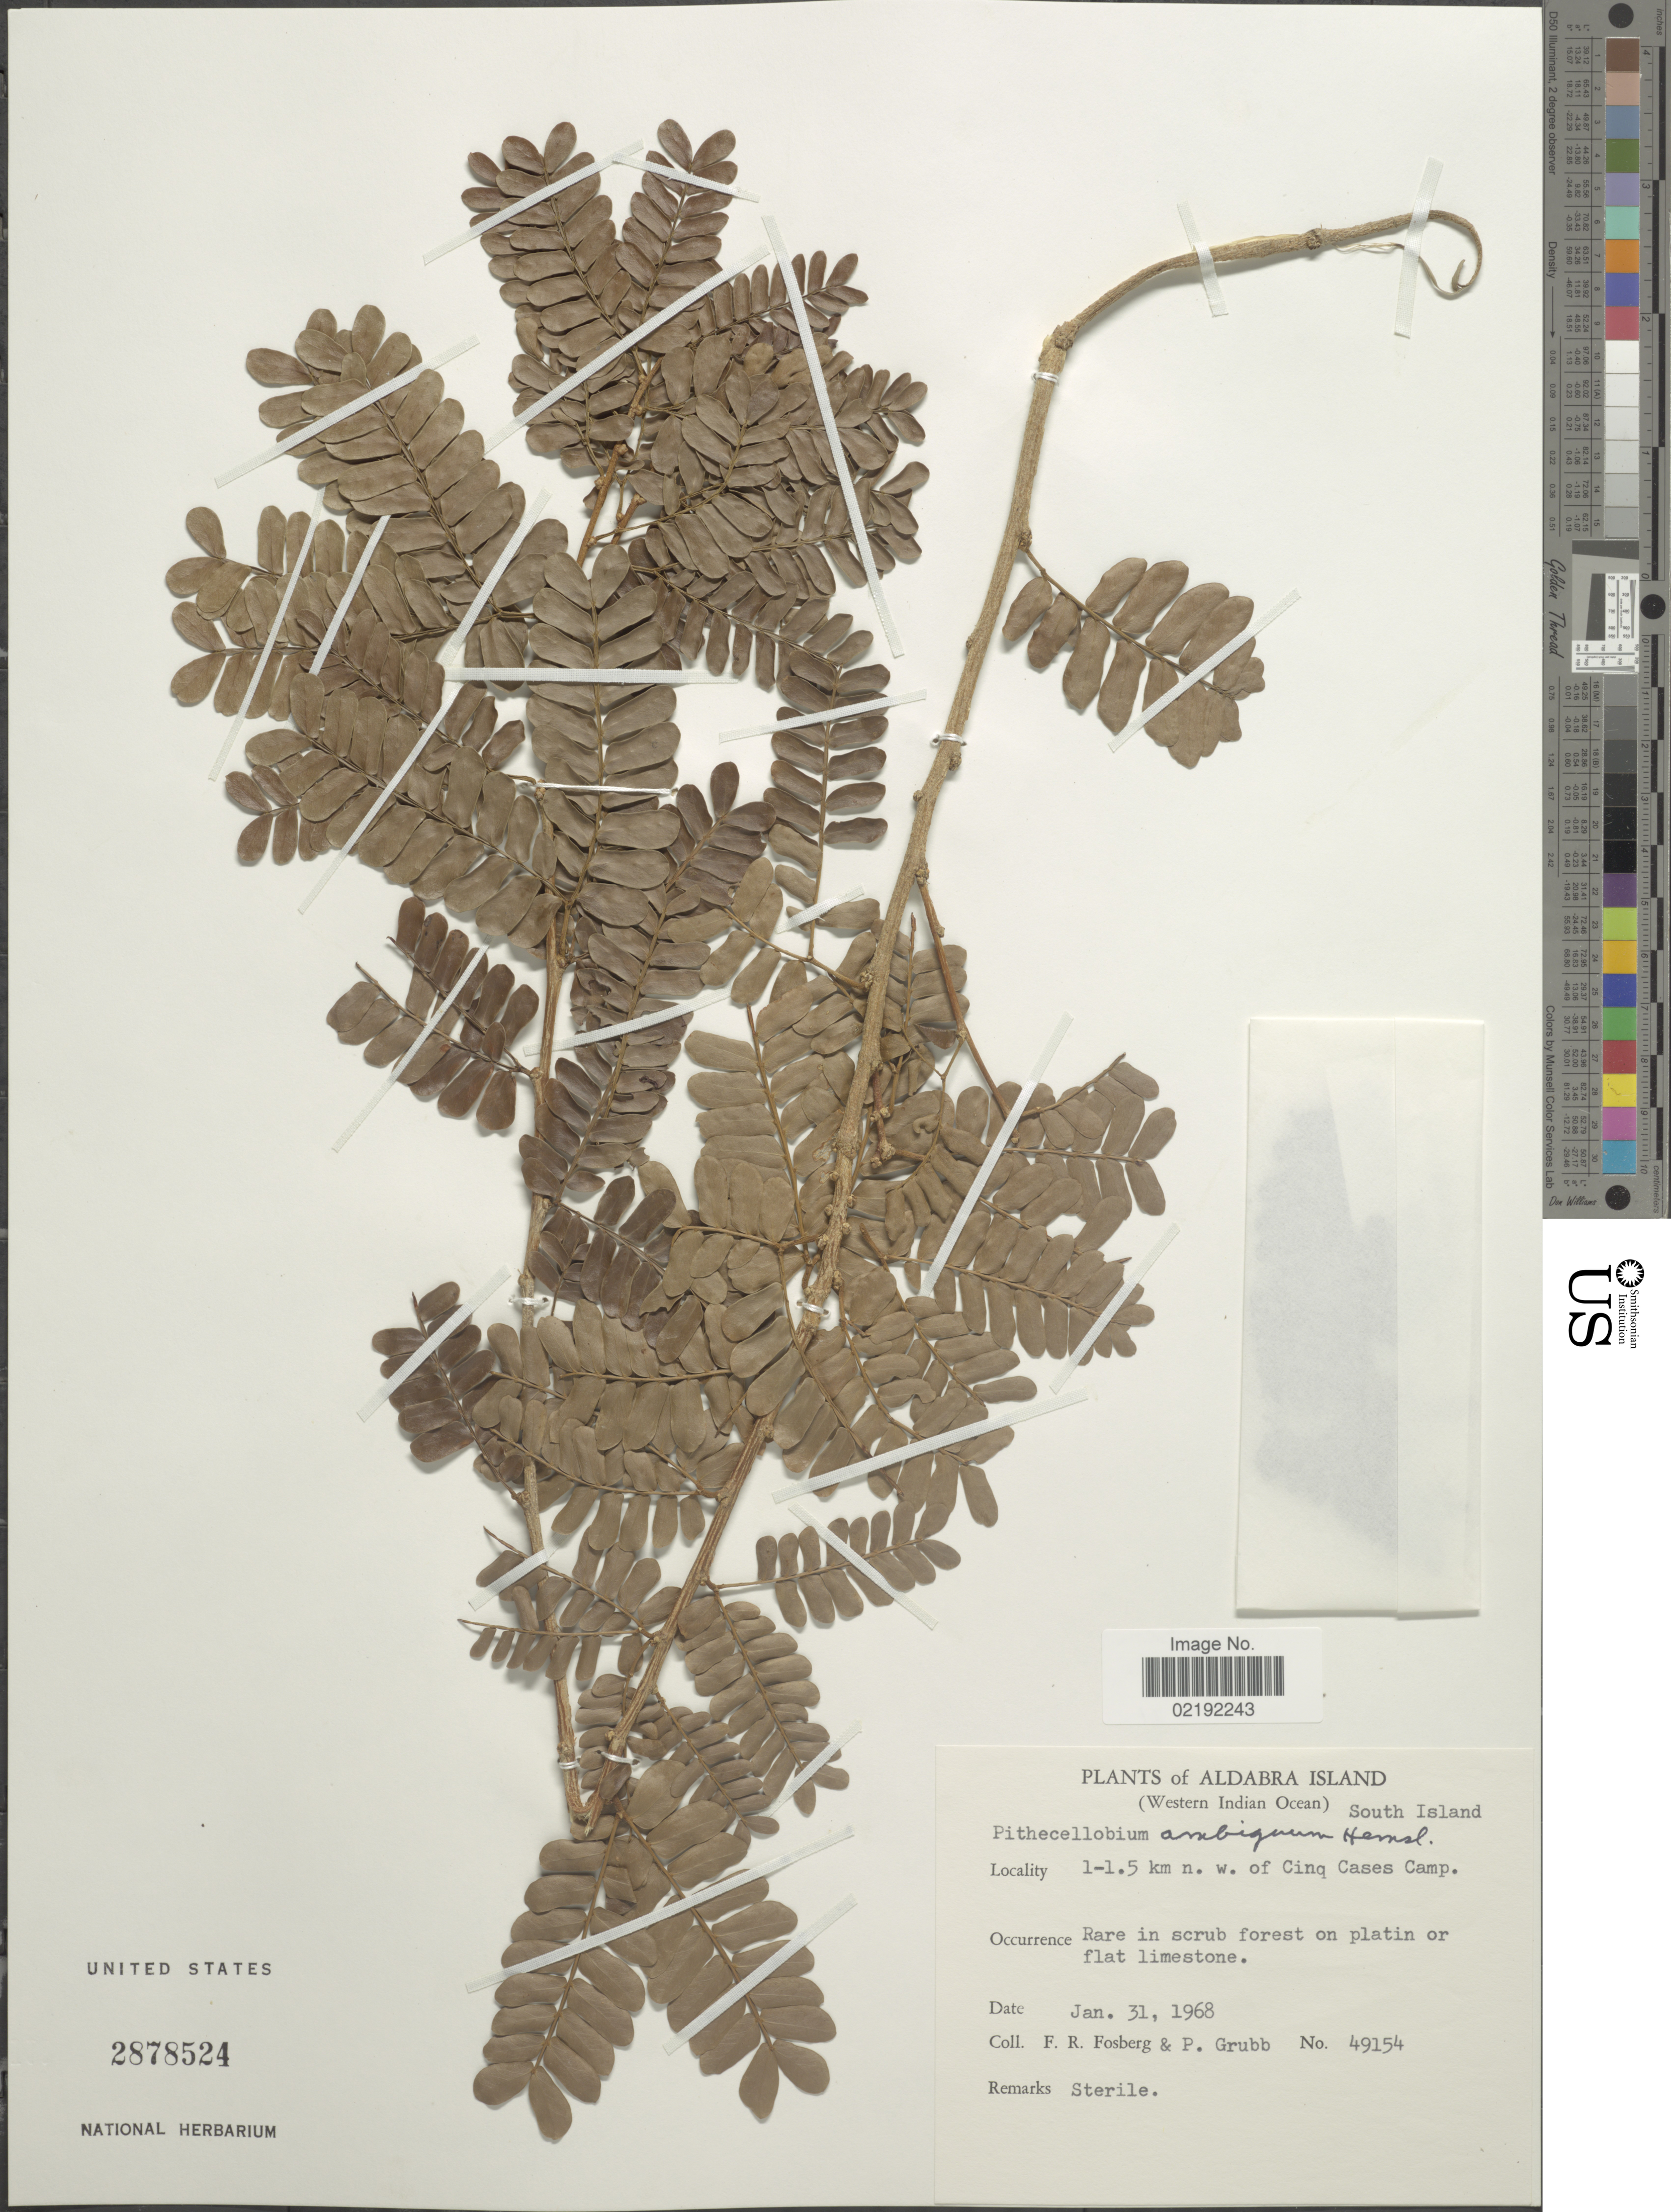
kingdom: Plantae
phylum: Tracheophyta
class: Magnoliopsida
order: Fabales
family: Fabaceae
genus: Viguieranthus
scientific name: Viguieranthus alternans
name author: (Benth.) Villiers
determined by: Strong, M. T., (US), Smithsonian Institution - National Museum of Natural History (UNITED STATES)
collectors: F. R. Fosberg & P. J. Grubb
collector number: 49154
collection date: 1968-01-31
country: Seychelles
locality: Aldabra Island (Western Indian Ocean), South Island, 1-1.5 km n. w. of Cinq Cases Camp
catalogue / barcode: US 2878524